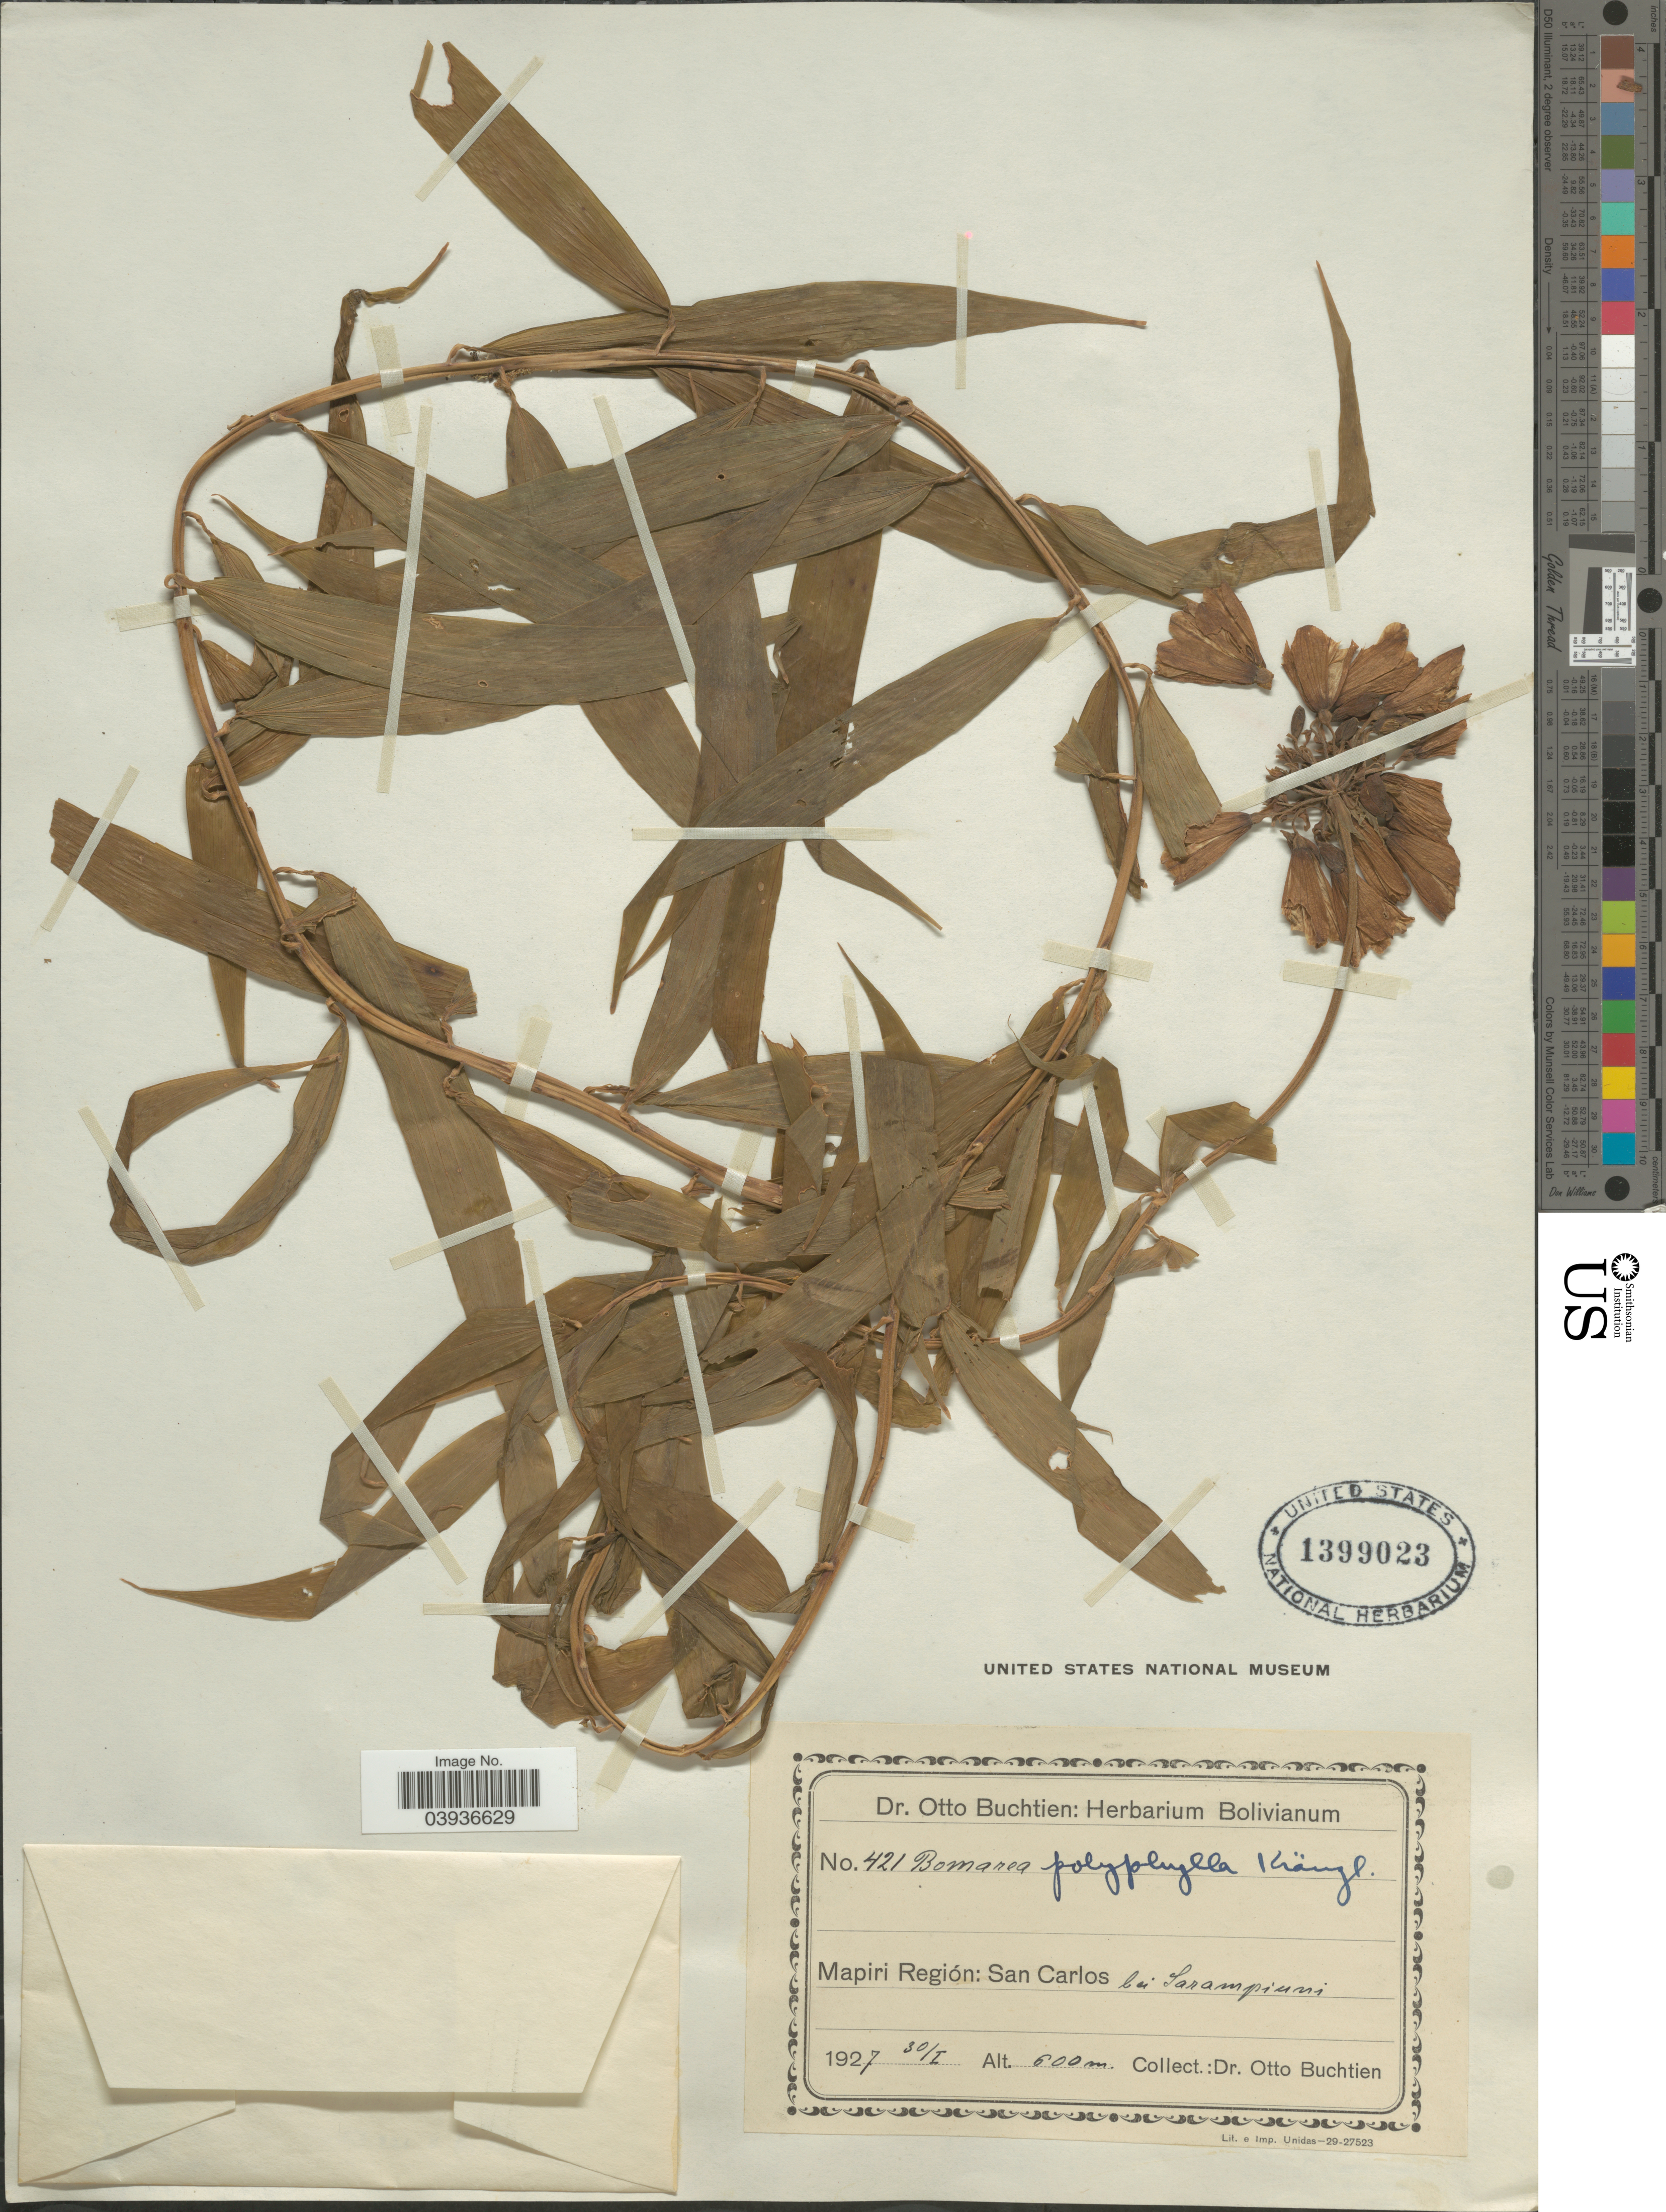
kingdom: Plantae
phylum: Tracheophyta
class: Liliopsida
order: Liliales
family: Alstroemeriaceae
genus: Bomarea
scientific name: Bomarea ovata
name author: (Cav.) Mirb.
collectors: O. Buchtien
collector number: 421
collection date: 1927-01-30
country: Bolivia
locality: Mapiri Región: San Carlos bei Sarampiuni.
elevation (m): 600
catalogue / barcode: US 1399023